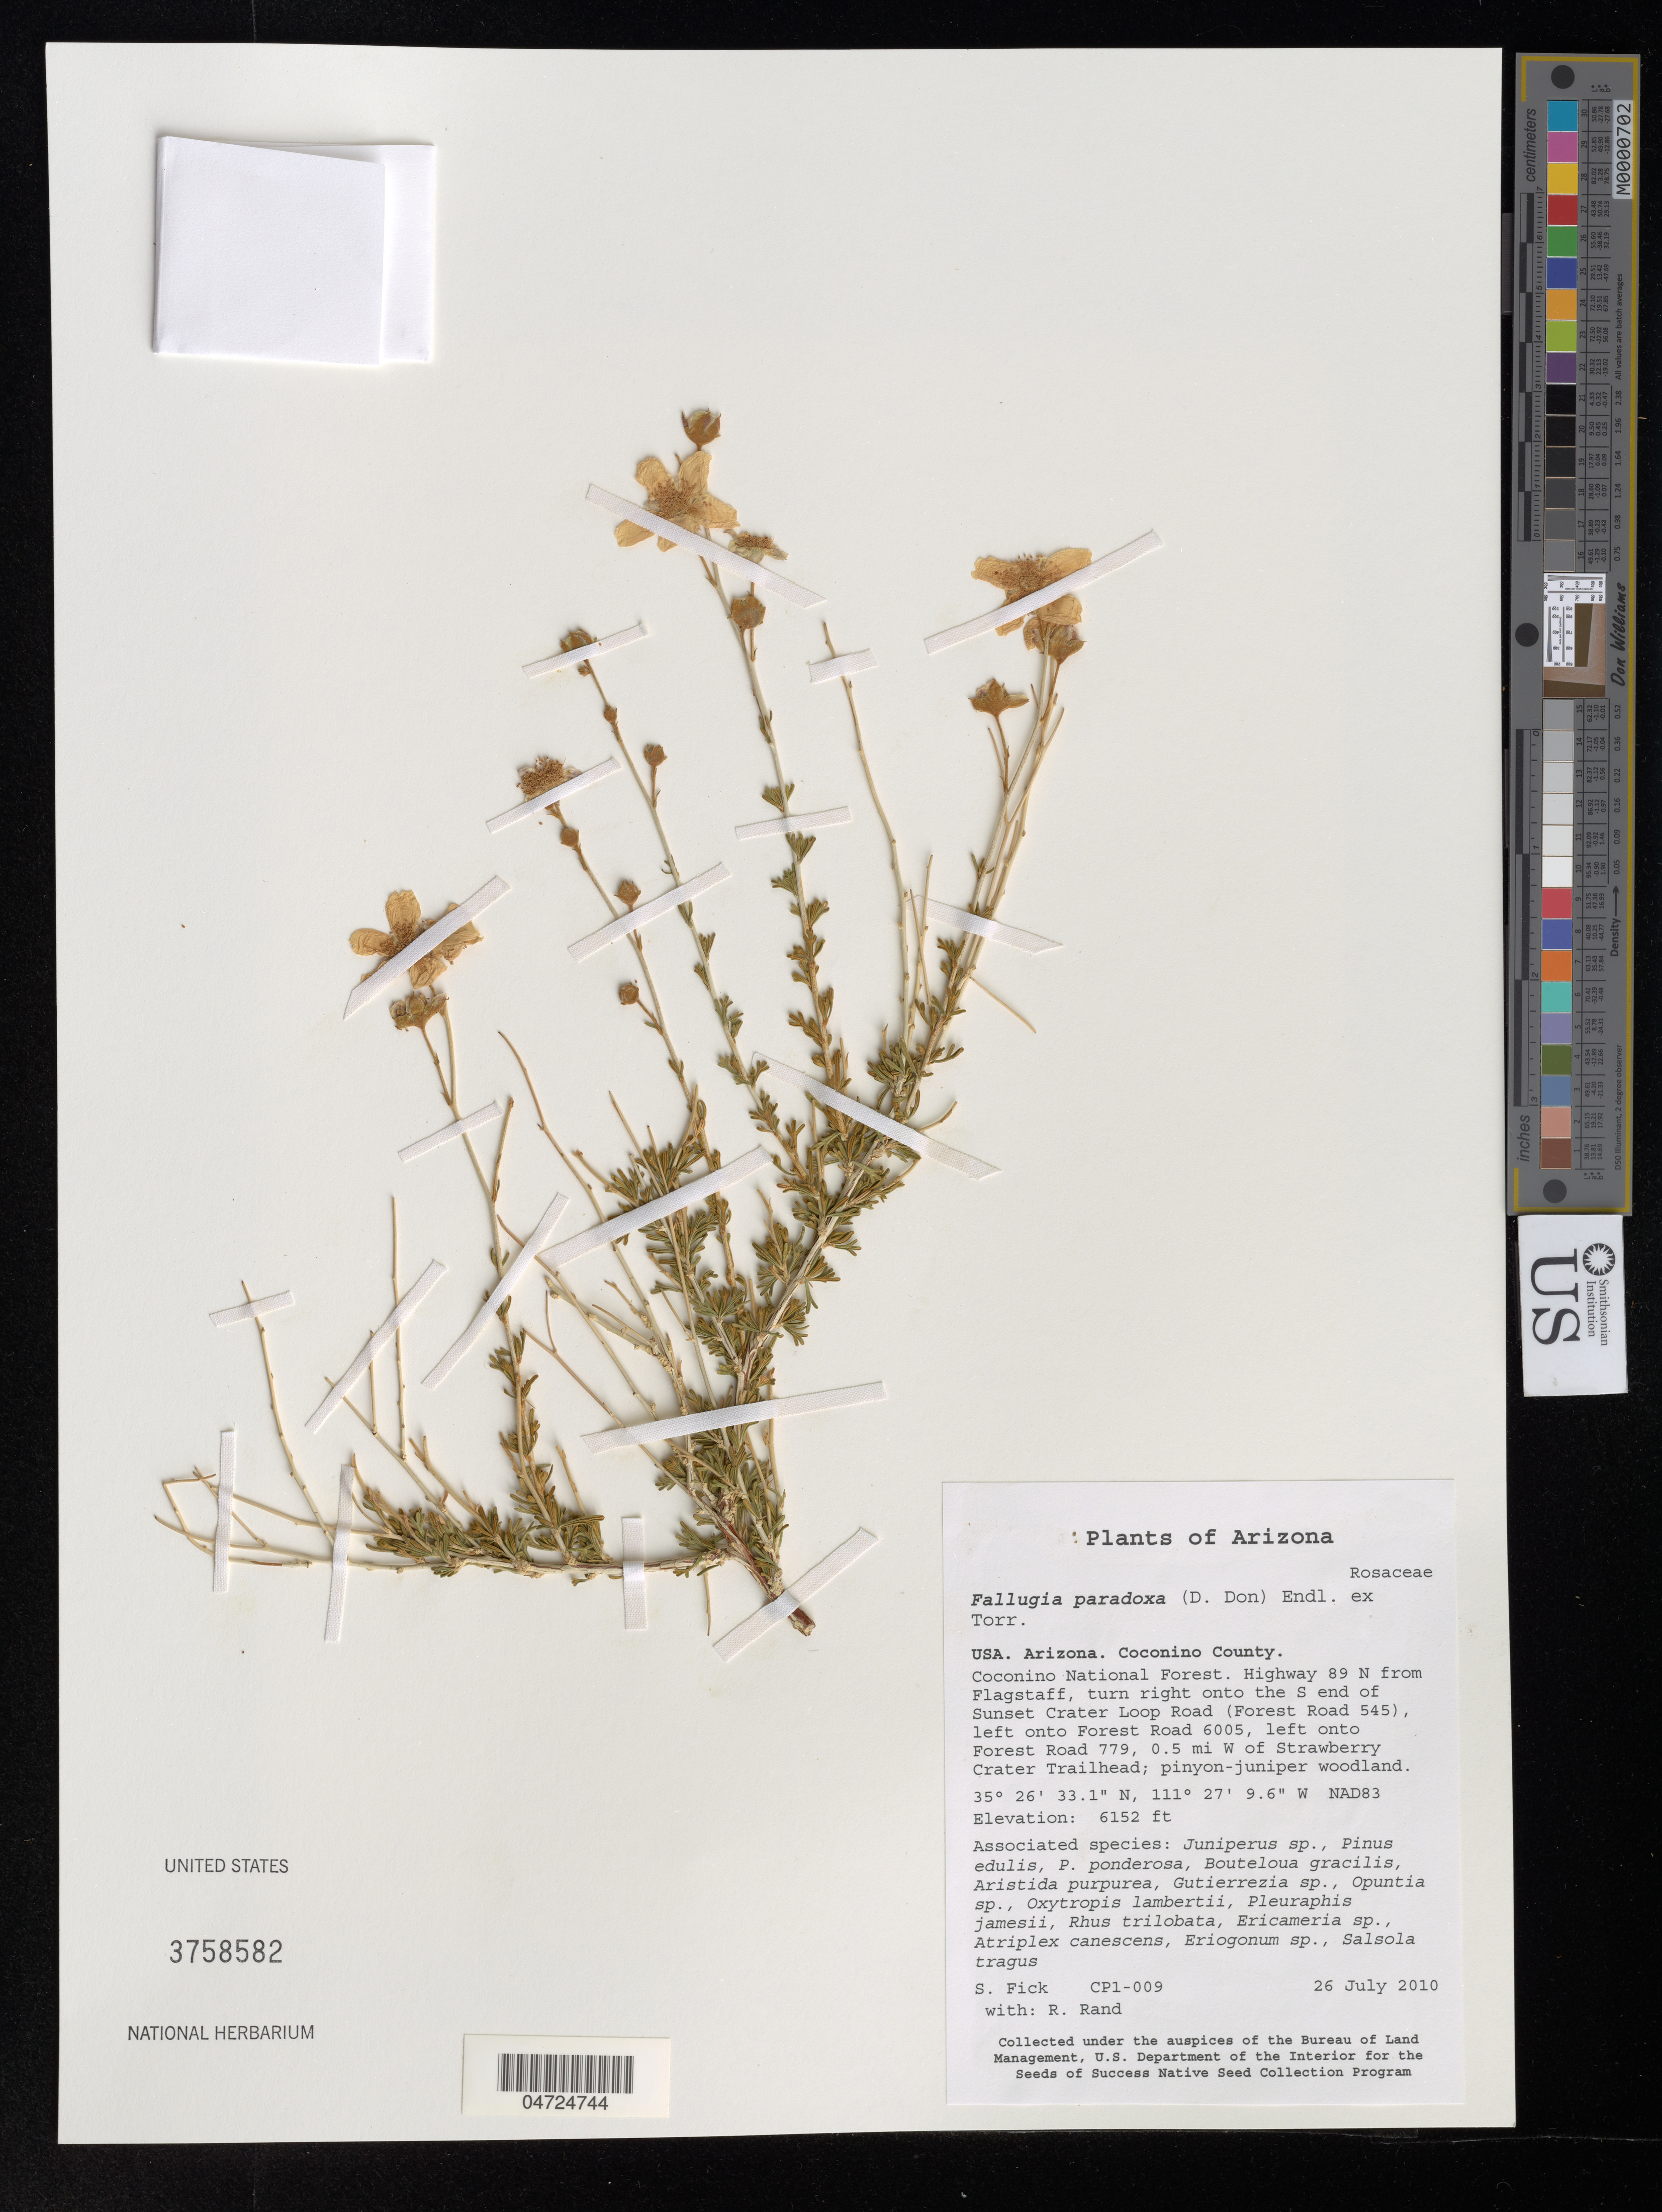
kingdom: Plantae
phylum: Tracheophyta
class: Magnoliopsida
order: Rosales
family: Rosaceae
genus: Fallugia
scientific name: Fallugia paradoxa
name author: (D. Don ex Tilloch & T. Taylor) Endl. ex Torr.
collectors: S. Fick & R. Rand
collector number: CP1-009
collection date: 2010-07-26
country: United States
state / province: Arizona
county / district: Coconino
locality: Coconino County. Coconino National Forest. Highway 89 N from Flagstaff, turn right onto the S end of Sunset Crater Loop Road (Forest Road 545), left onto Forest Road 6005, left onto Forest Road 779, 0.5 mi W of Strawberry Crater Trailhead.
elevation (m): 1875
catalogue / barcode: US 3758582